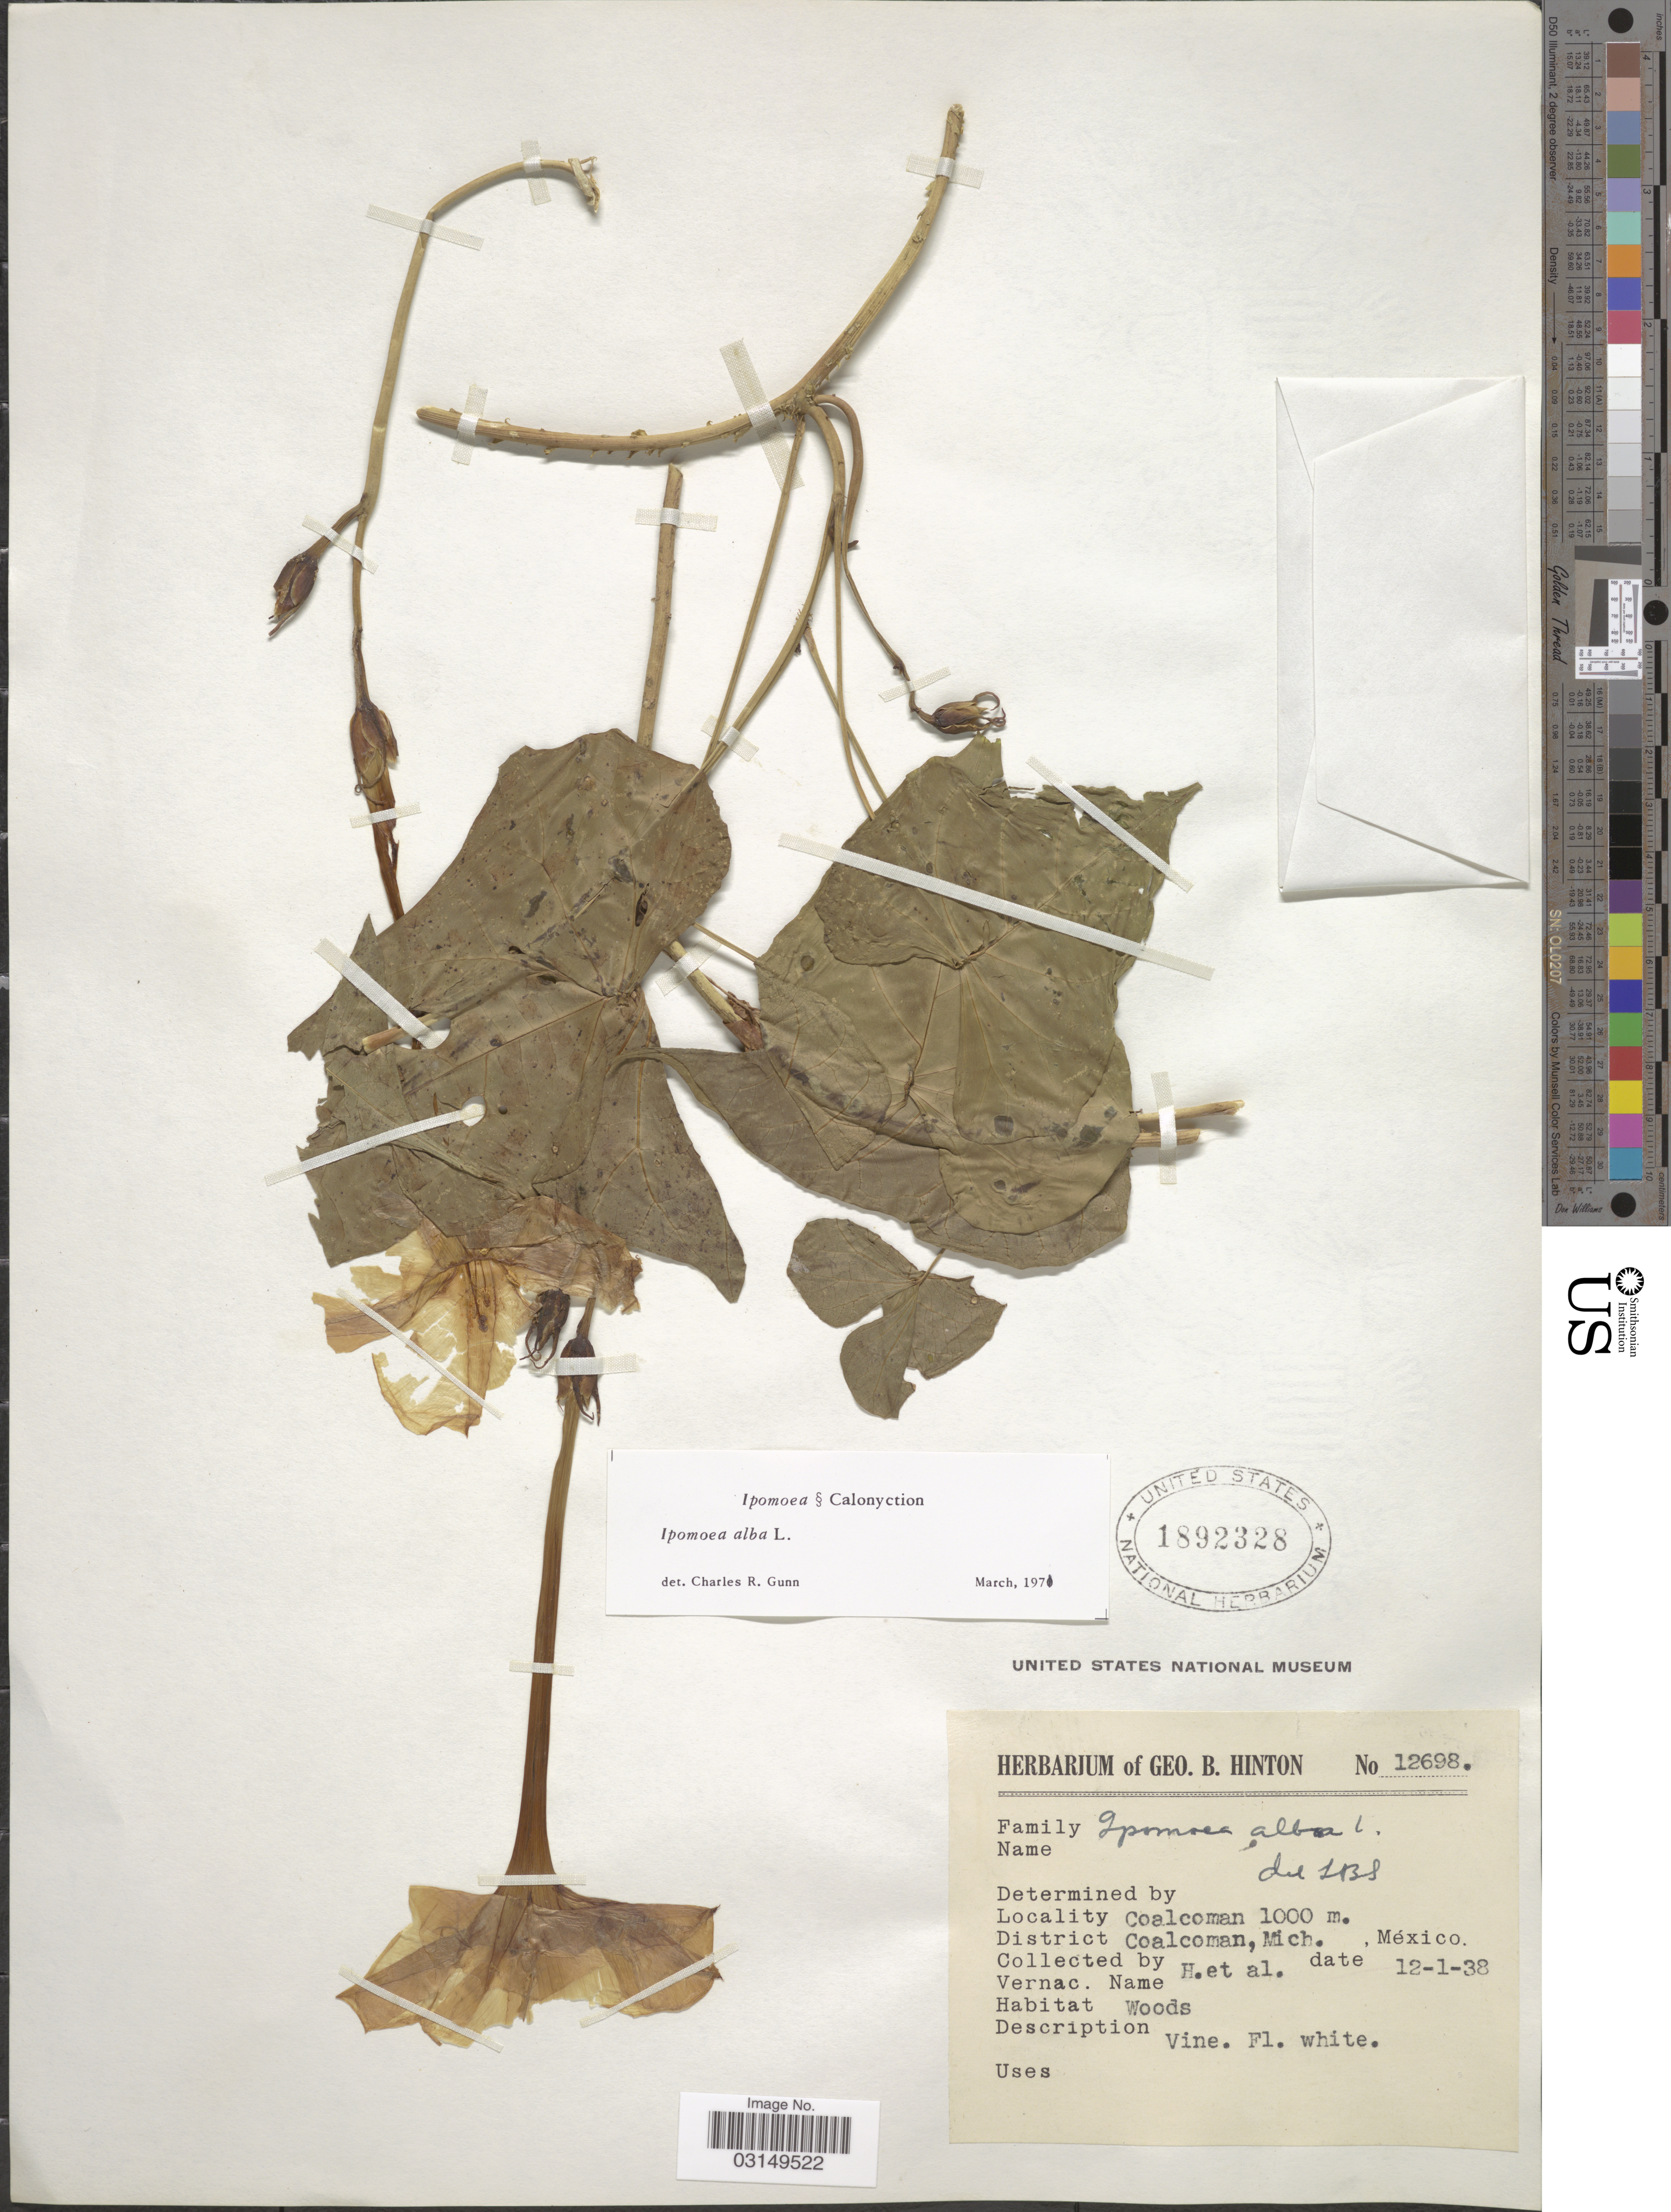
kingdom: Plantae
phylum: Tracheophyta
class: Magnoliopsida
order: Solanales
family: Convolvulaceae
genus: Ipomoea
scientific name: Ipomoea alba L.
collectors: G. B. Hinton & et al.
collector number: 12698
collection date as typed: Transcribed d/m/y: 12/1/38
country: Mexico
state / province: Michoacán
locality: Coalcoman, District Coalcoman.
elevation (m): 1000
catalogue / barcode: US 1892328